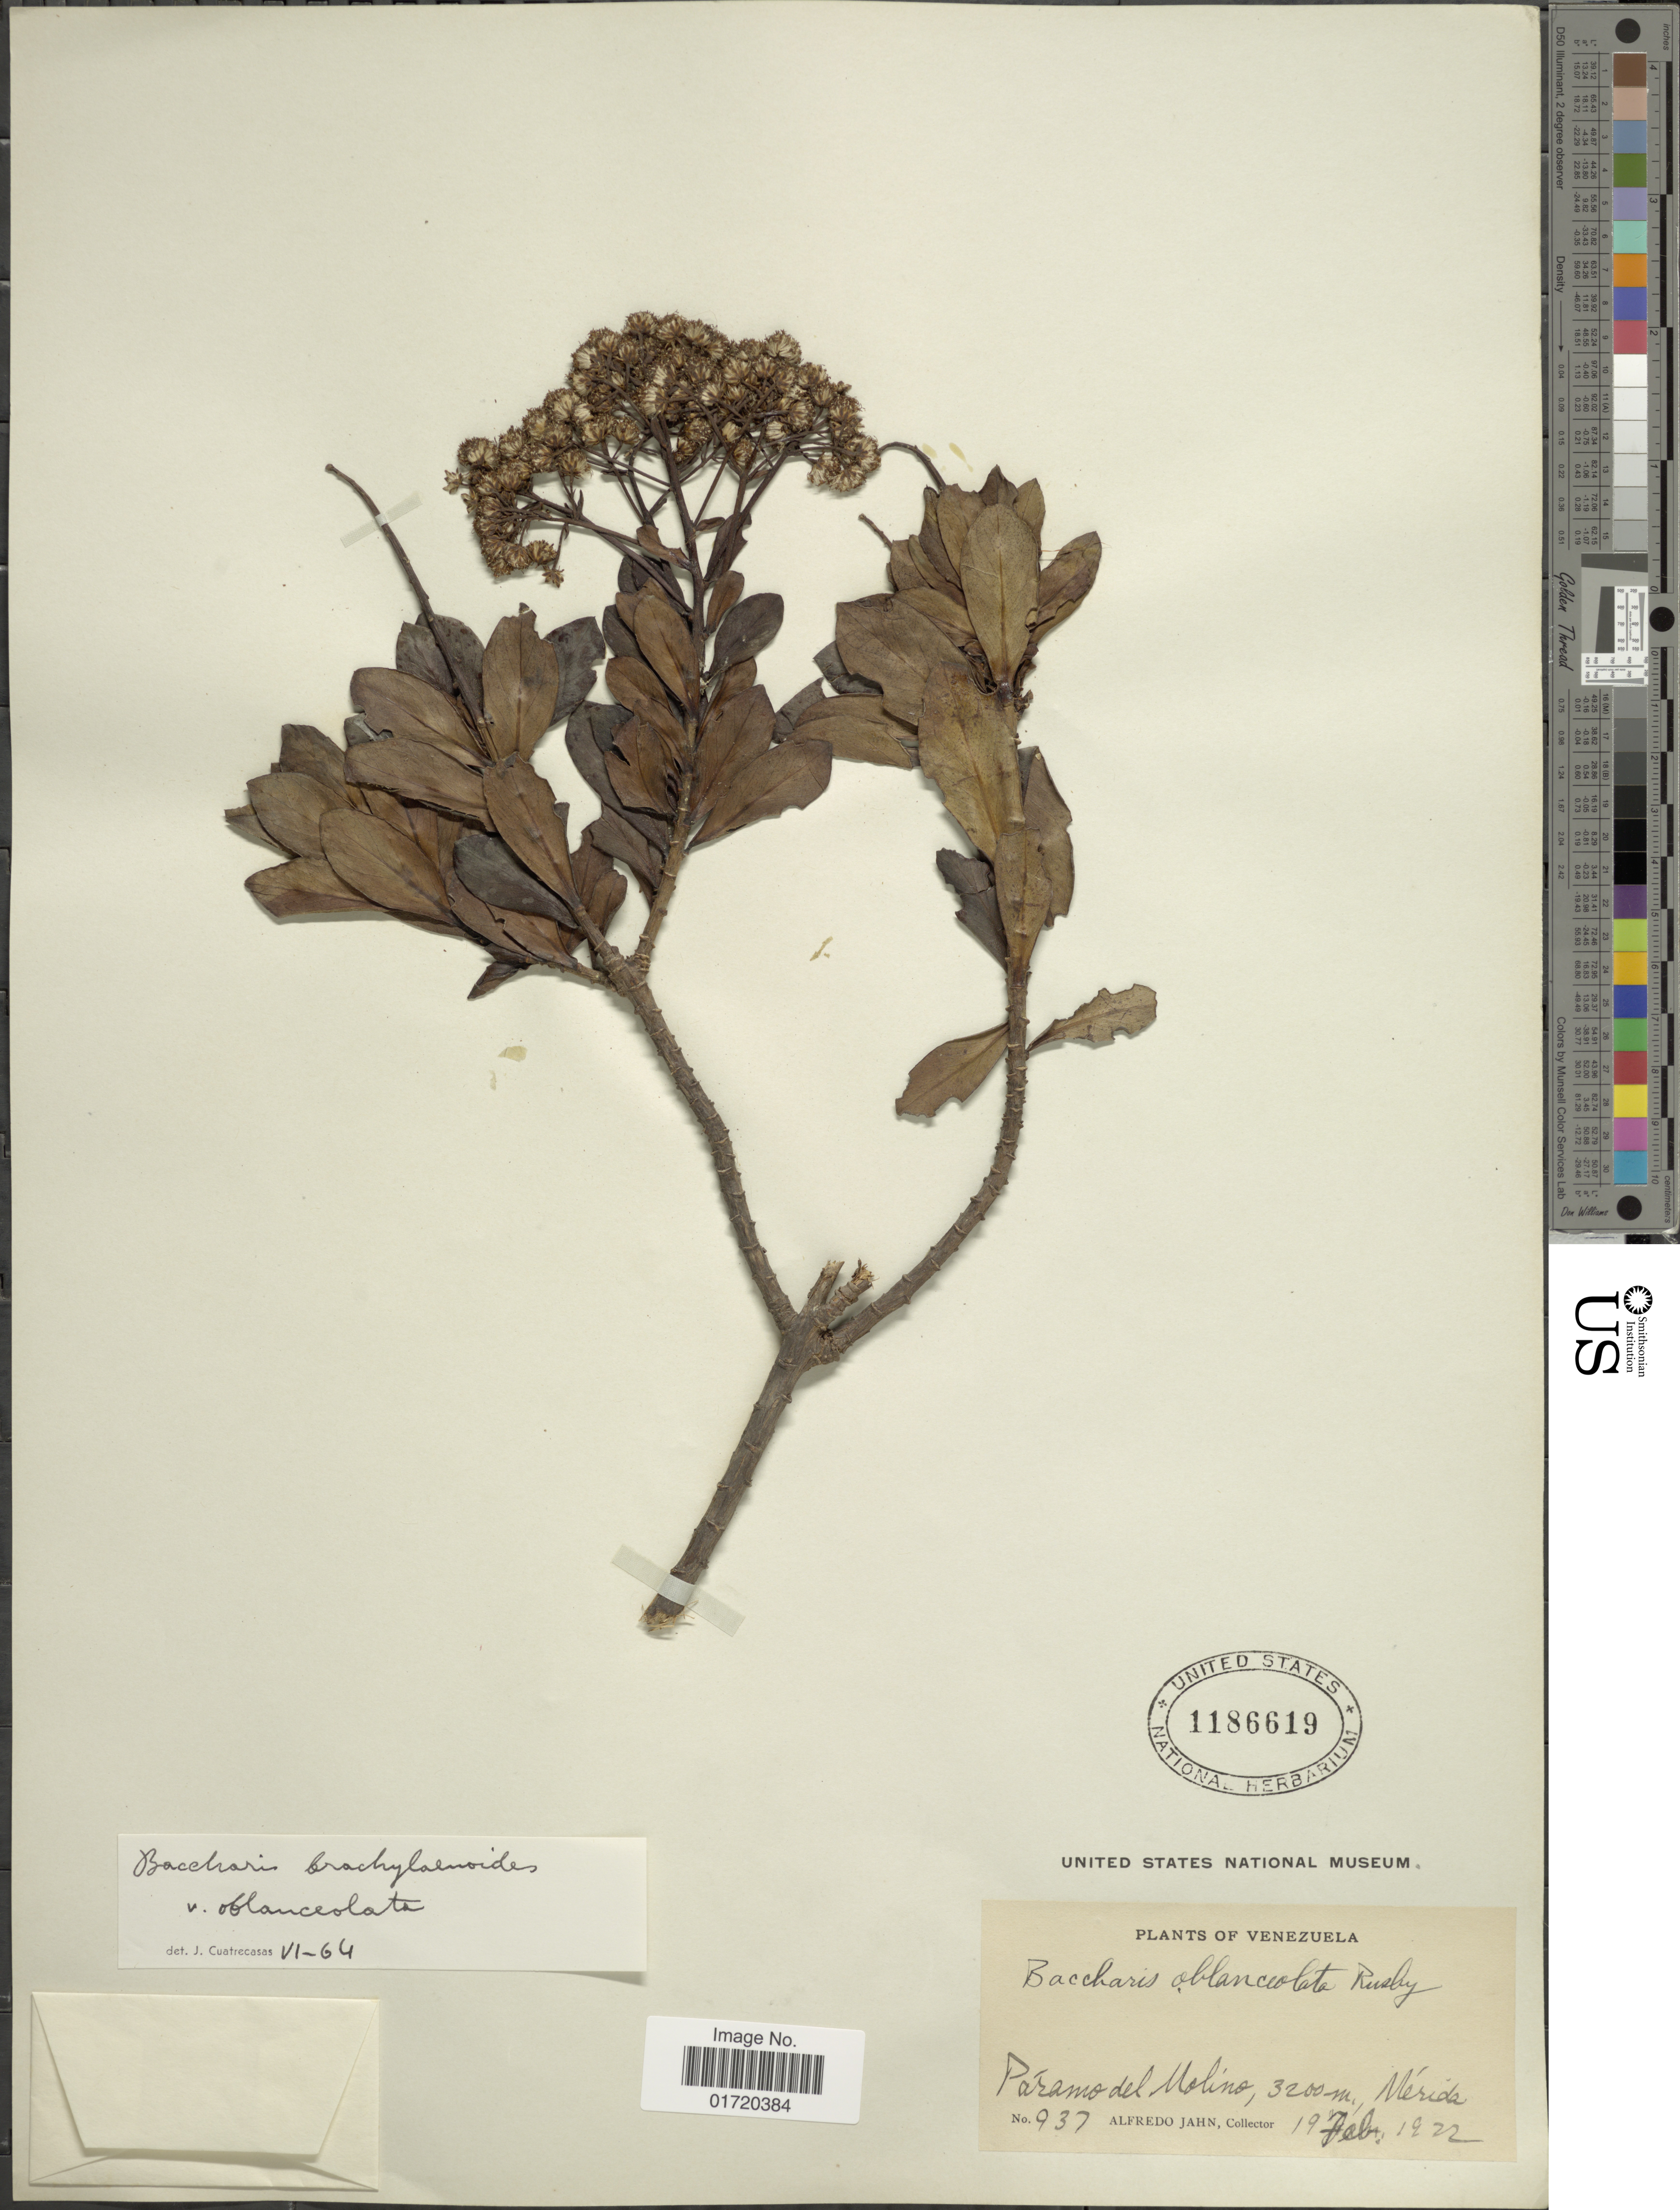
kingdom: Plantae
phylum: Tracheophyta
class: Magnoliopsida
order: Asterales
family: Asteraceae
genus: Baccharis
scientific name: Baccharis brachylaenoides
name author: DC.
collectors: A. Jahn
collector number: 937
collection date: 1922-02-19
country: Venezuela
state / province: Mérida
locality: Paramo del Molino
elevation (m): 3200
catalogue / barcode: US 1186619